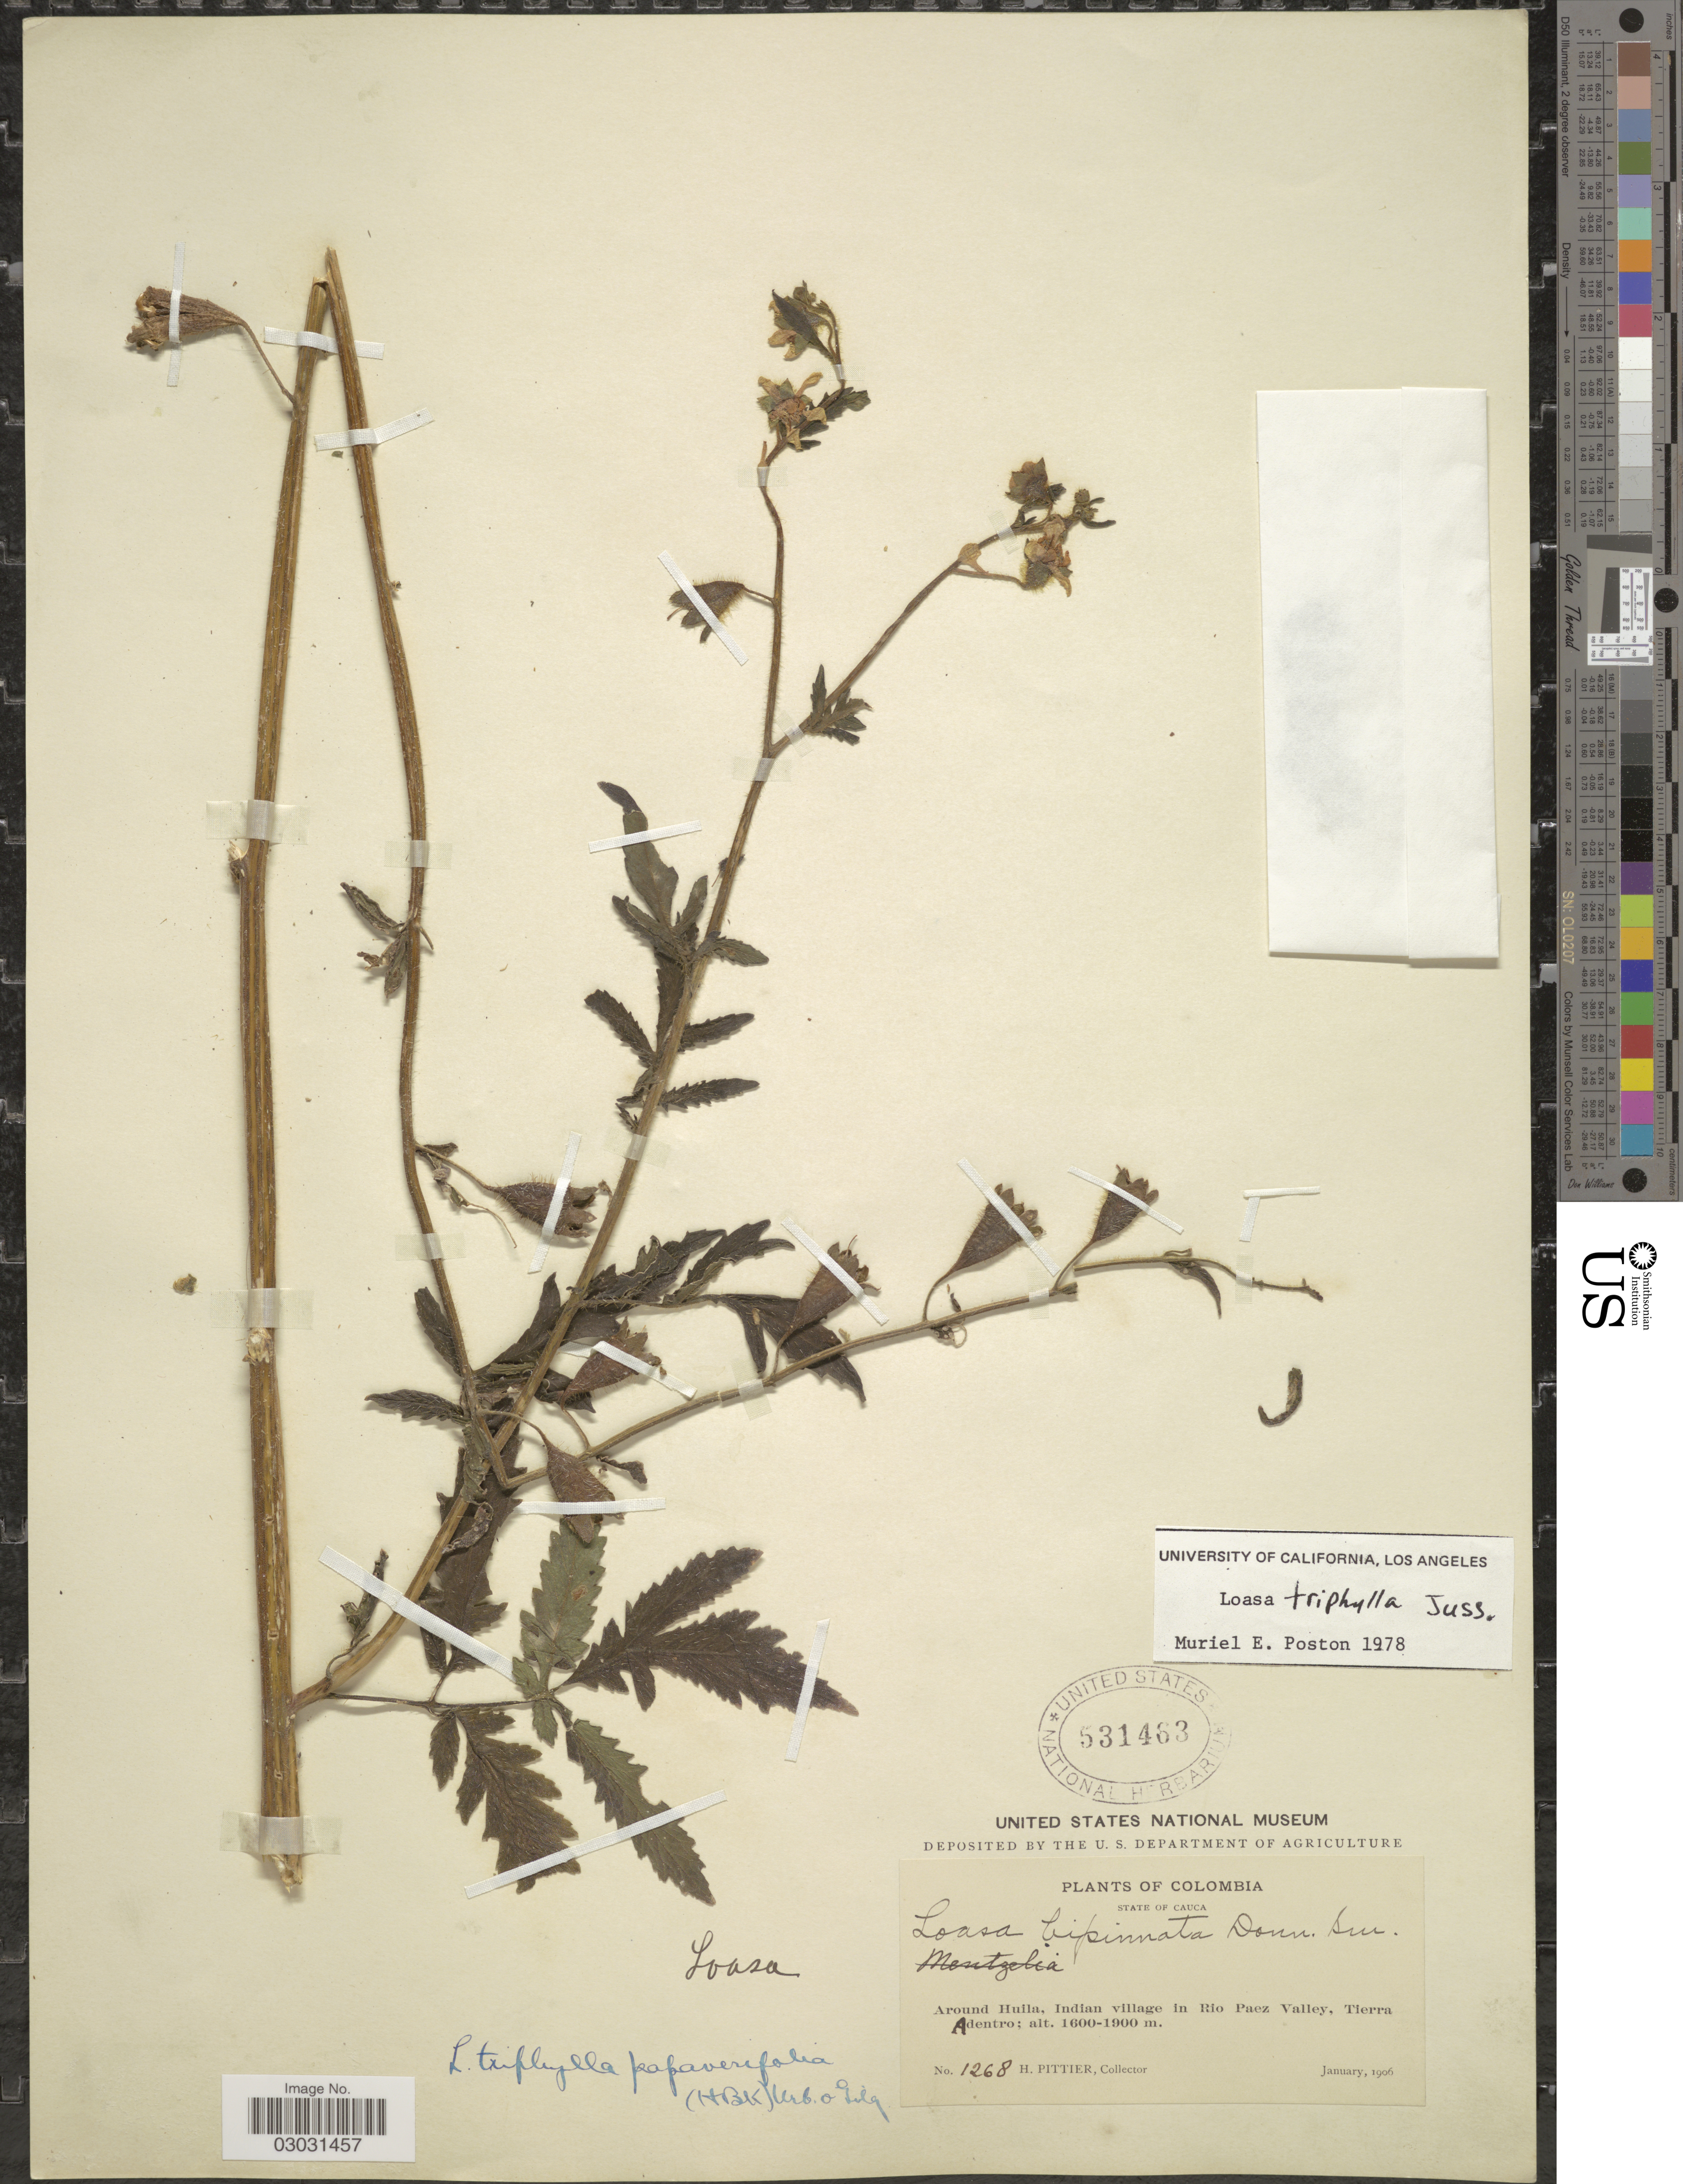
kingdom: Plantae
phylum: Tracheophyta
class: Magnoliopsida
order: Cornales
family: Loasaceae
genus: Nasa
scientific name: Nasa triphylla subsp. papaverifolia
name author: (Kunth) Weigand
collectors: H. F. Pittier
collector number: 1268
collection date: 1906-01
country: Colombia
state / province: Cauca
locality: Around Huila, Indian village on Rop Paez Valley, Tierra Adentro.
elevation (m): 1600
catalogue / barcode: US 531463